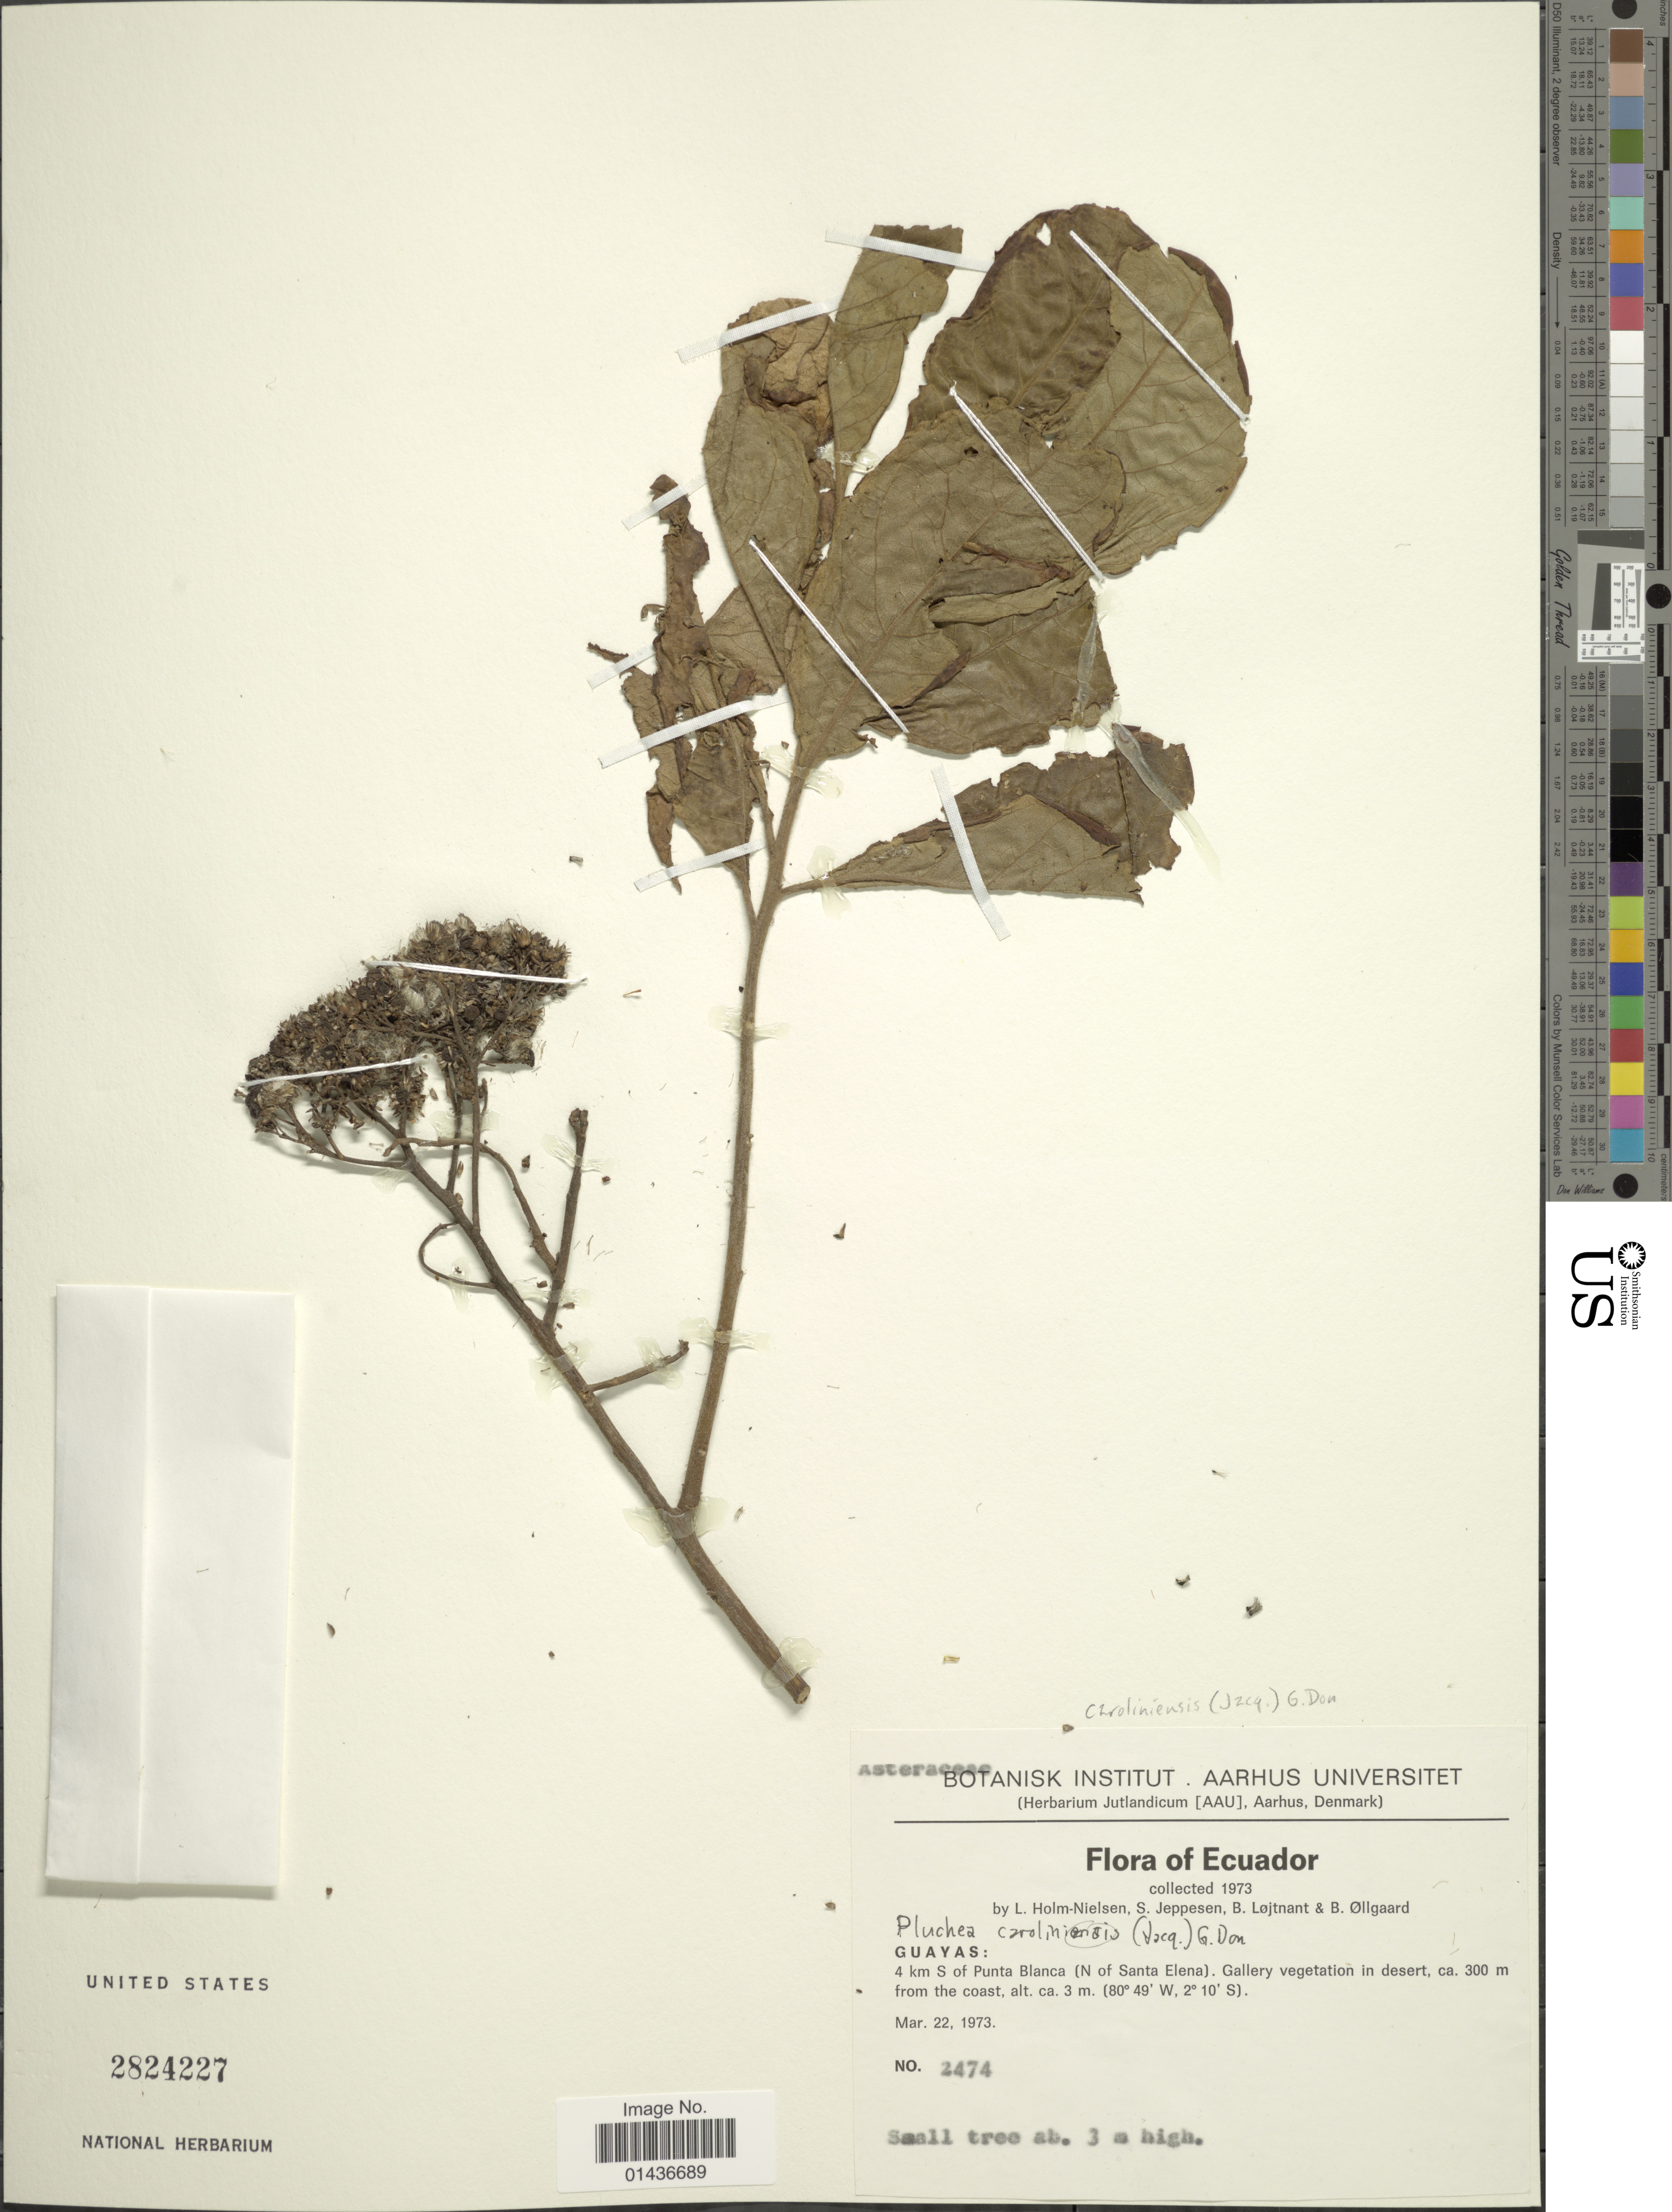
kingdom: Plantae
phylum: Tracheophyta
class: Magnoliopsida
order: Asterales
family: Asteraceae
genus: Pluchea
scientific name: Pluchea carolinensis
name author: (Jacq.) D. Don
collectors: L. B. Holm-Nielsen, S. Jeppesen, B. Löjtnant & B. Øllgaard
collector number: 2474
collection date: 1973-03-22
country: Ecuador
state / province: Guayas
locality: Guayas: 4 km S of Punta Blanca (N of Santa Elena), Gallery vegetation in desert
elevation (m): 300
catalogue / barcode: US 2824227